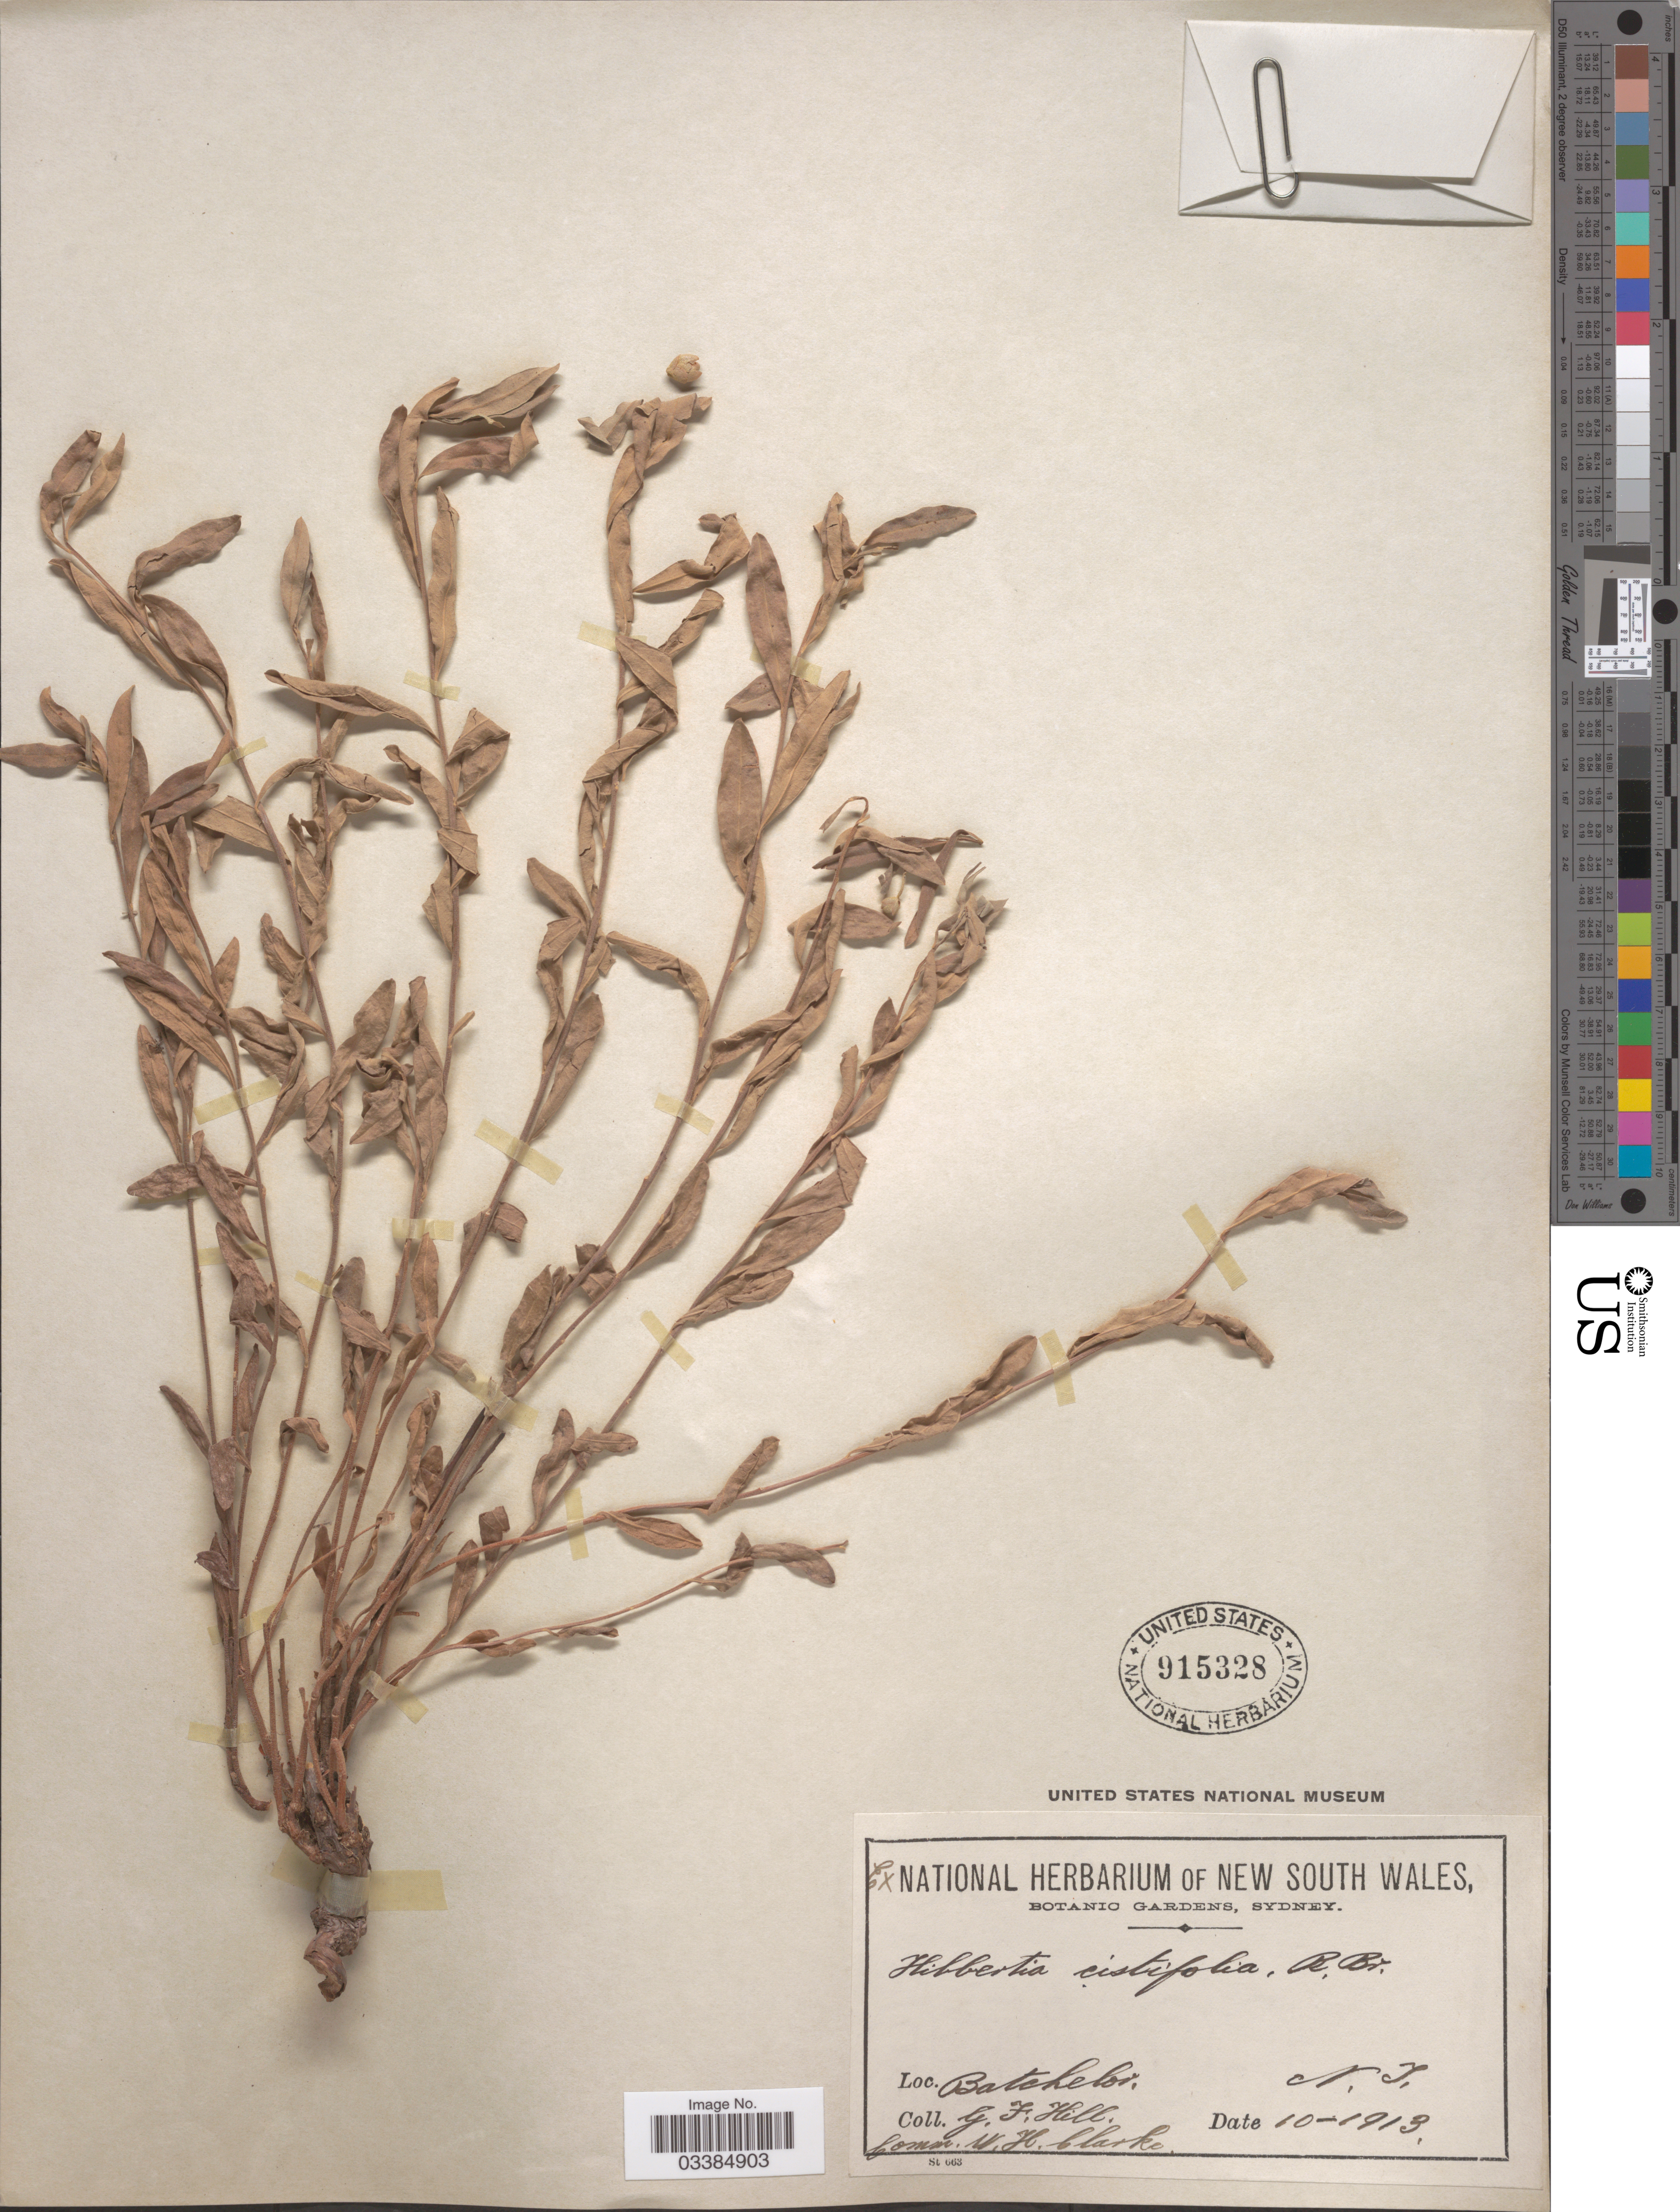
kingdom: Plantae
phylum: Tracheophyta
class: Magnoliopsida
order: Dilleniales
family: Dilleniaceae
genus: Hibbertia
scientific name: Hibbertia cistifolia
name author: R. Br. ex DC.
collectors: G. Hill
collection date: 1913-10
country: Australia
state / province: Northern Territory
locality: Batchelor.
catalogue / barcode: US 915328